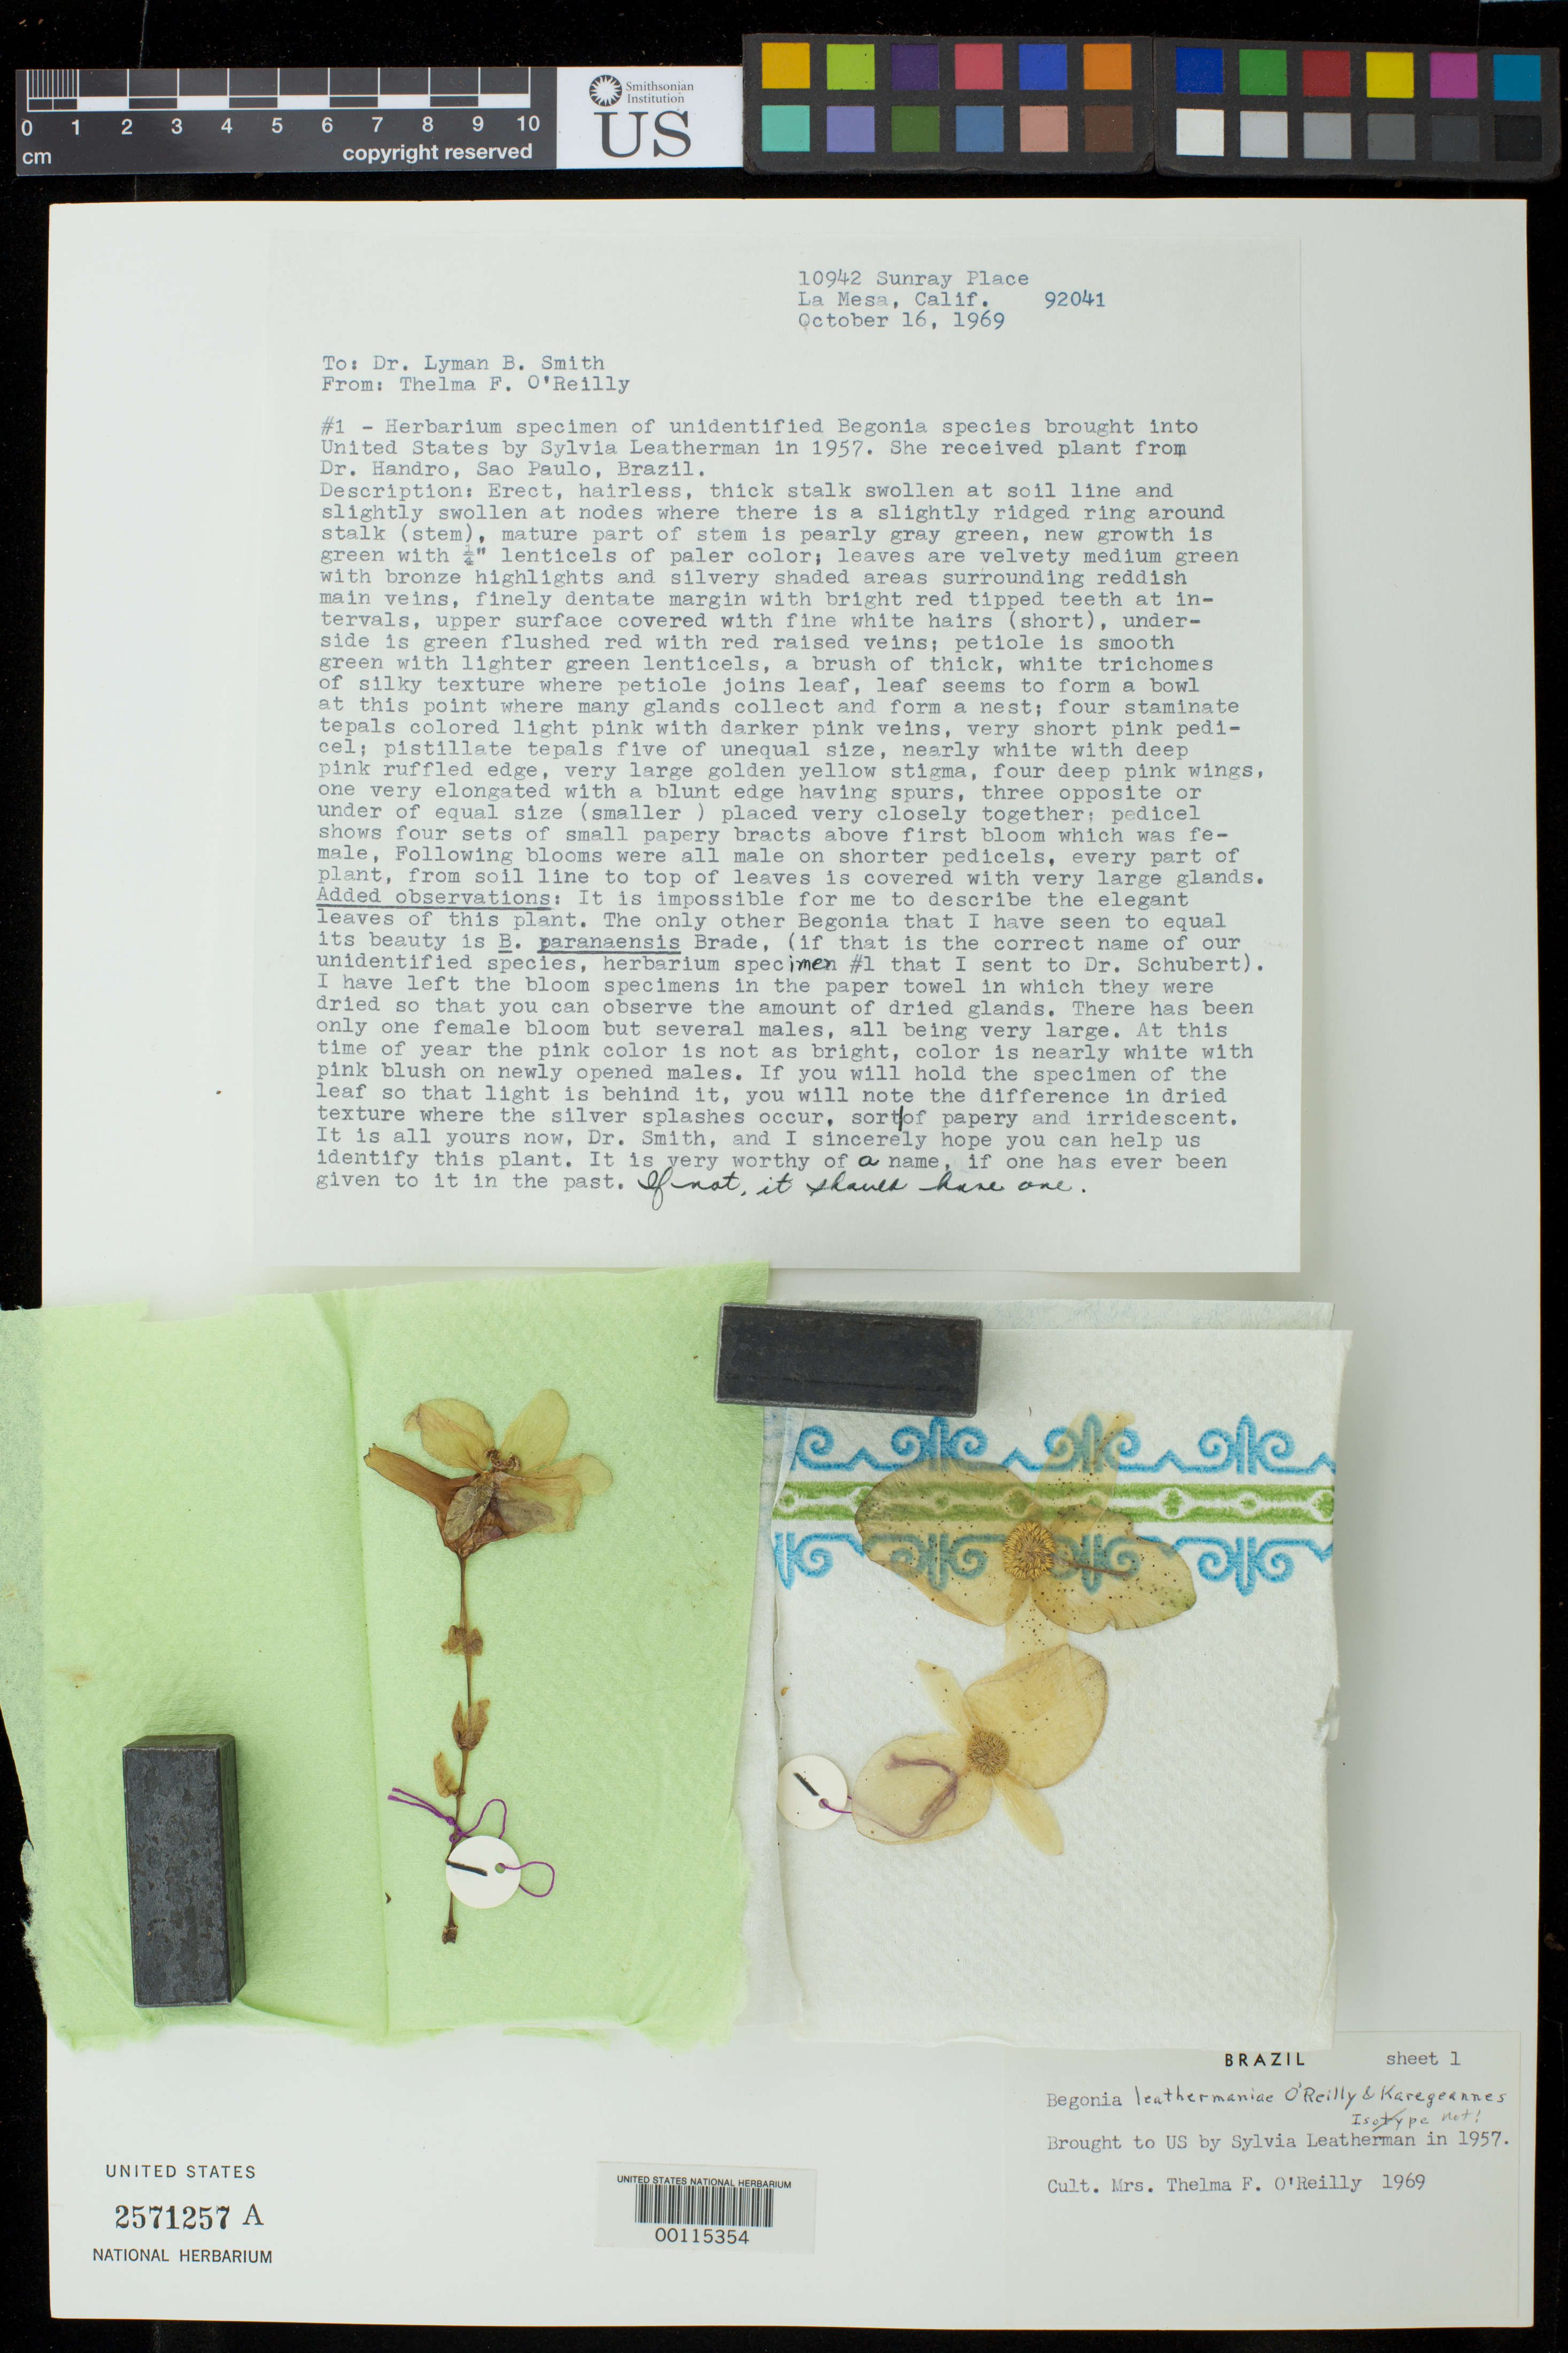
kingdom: Plantae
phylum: Tracheophyta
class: Magnoliopsida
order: Cucurbitales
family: Begoniaceae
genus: Begonia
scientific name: Begonia leathermaniae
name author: O'Reilly & Kareg.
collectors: S. Leatherman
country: Bolivia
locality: Mapiri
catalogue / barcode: US 2571257A